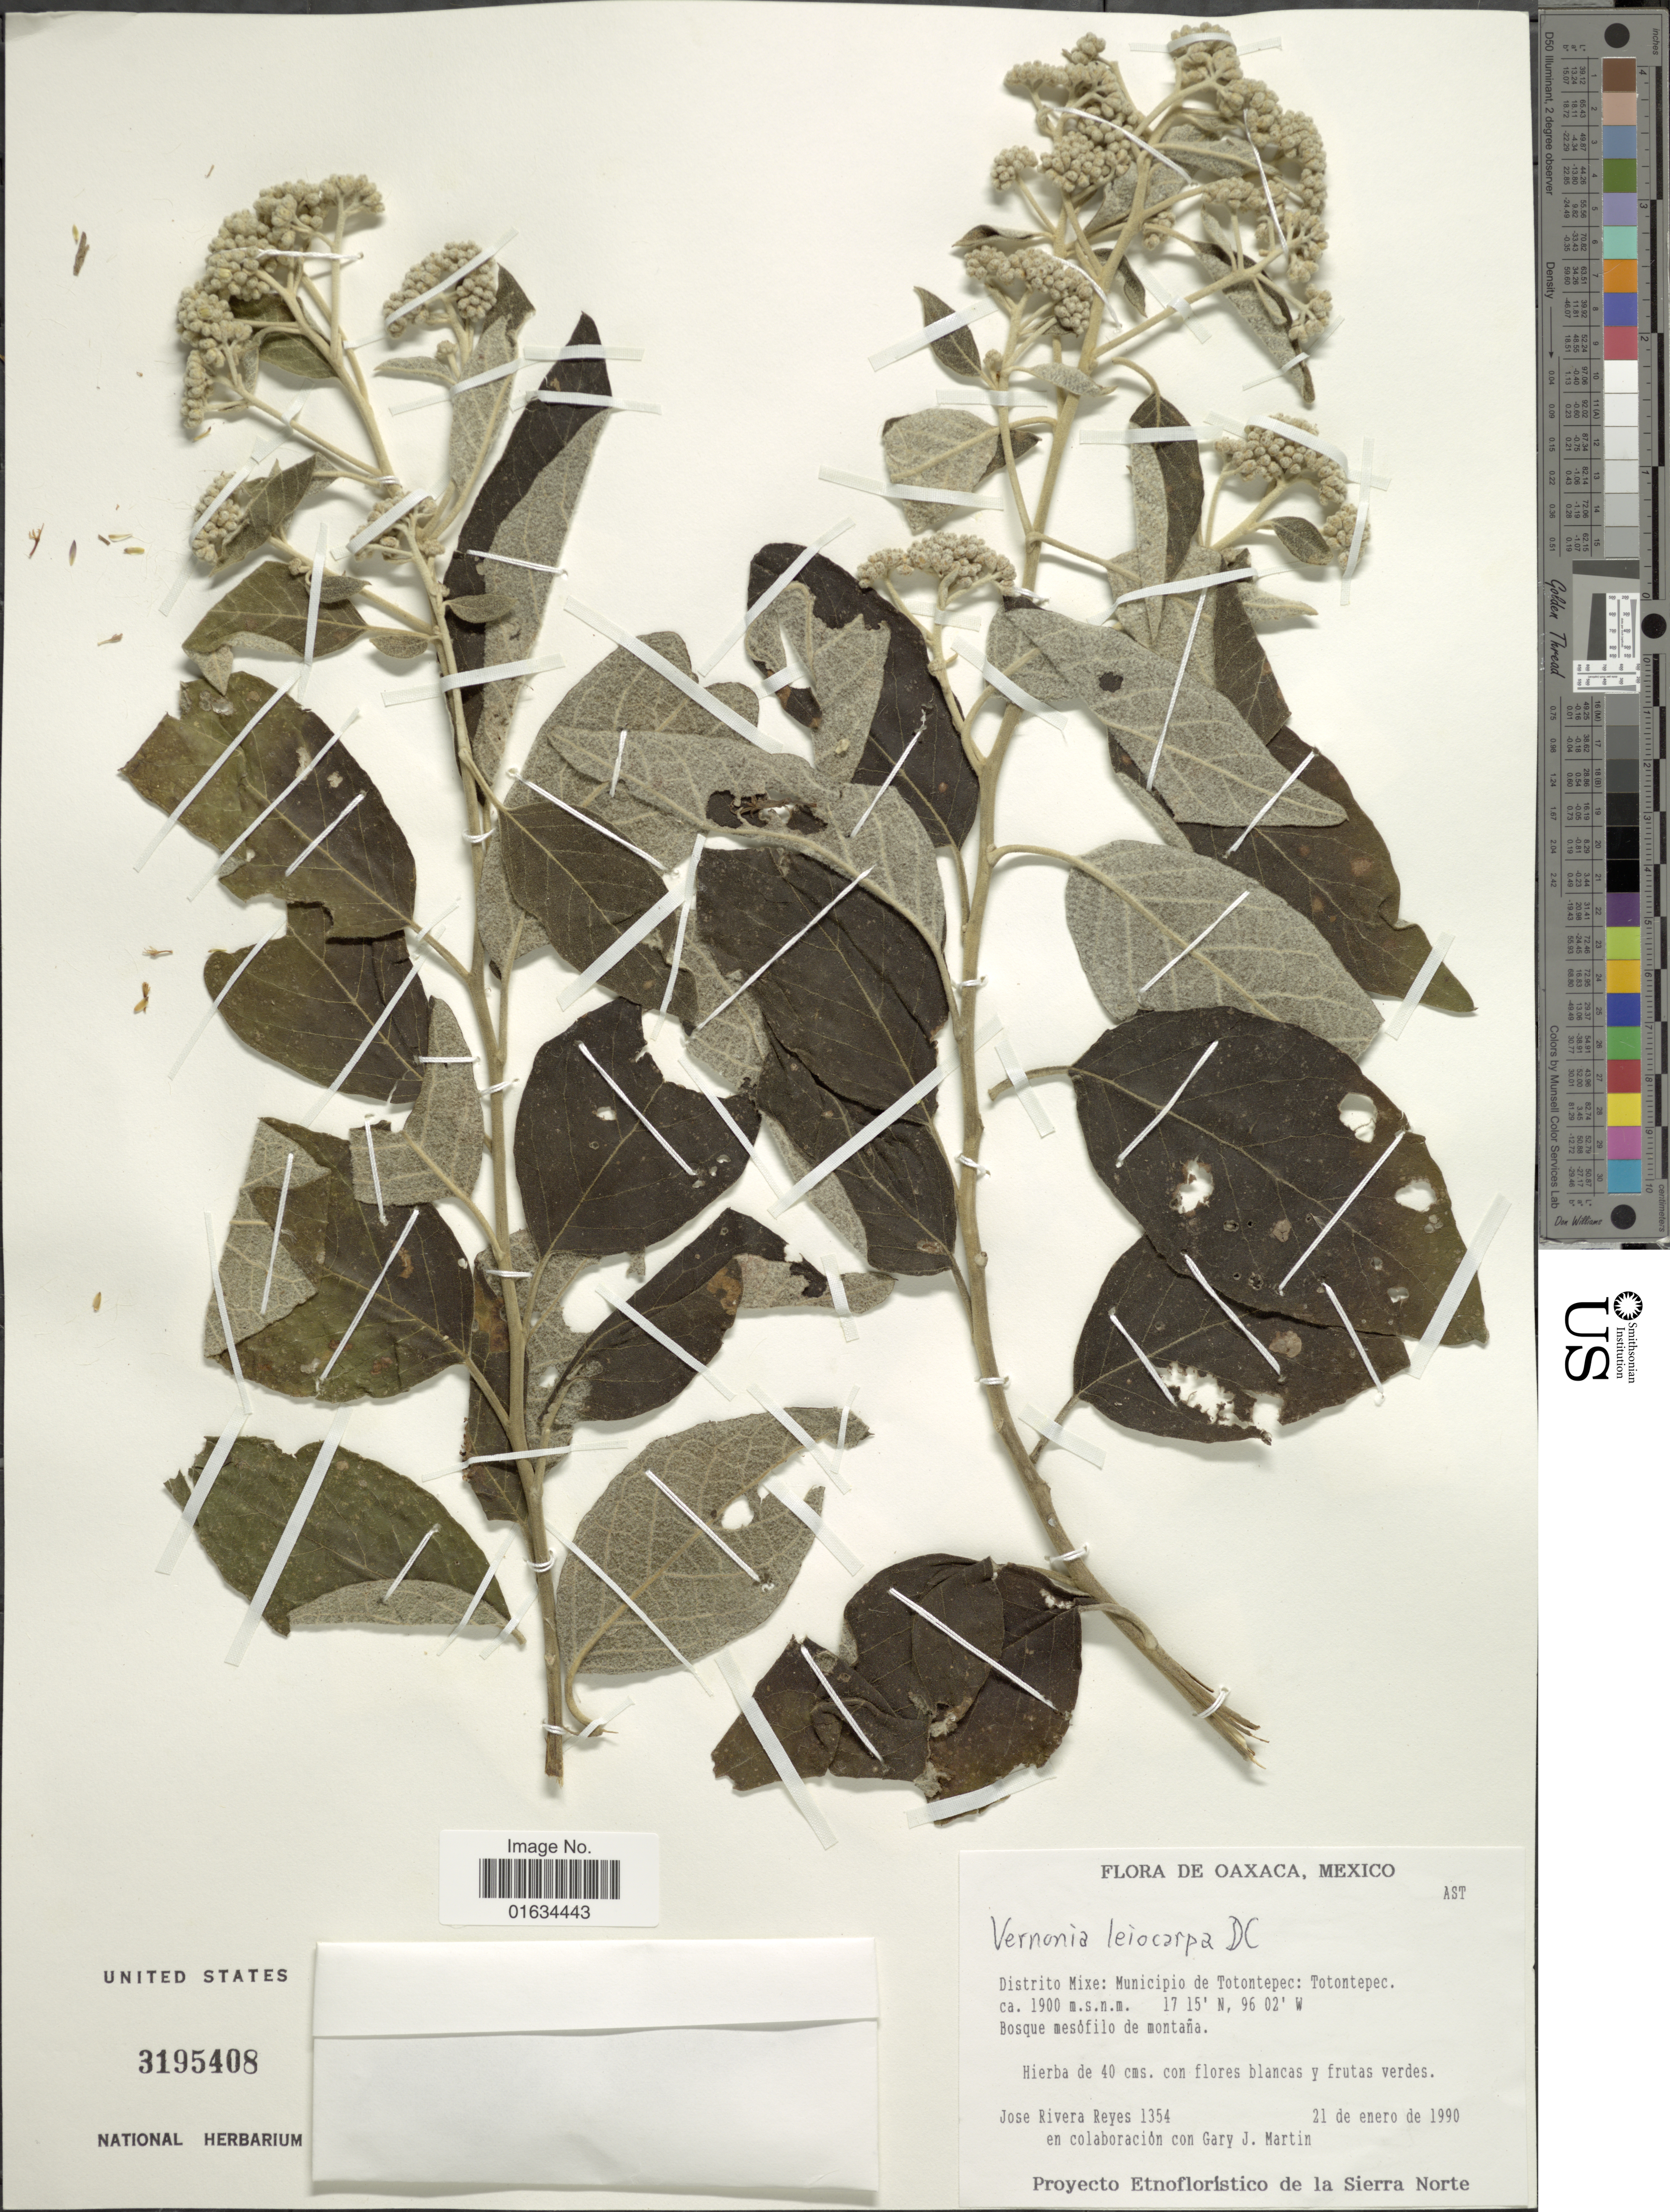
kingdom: Plantae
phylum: Tracheophyta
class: Magnoliopsida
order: Asterales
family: Asteraceae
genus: Eremosis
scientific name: Eremosis leiocarpa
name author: (DC.) Gleason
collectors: J. Reyes & G. J. Martin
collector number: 1354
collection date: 1990-01-21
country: Mexico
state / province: Oaxaca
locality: Distrito Mixe; Municipio de Tontontepec: Tontontepec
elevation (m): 1900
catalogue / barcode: US 3195408